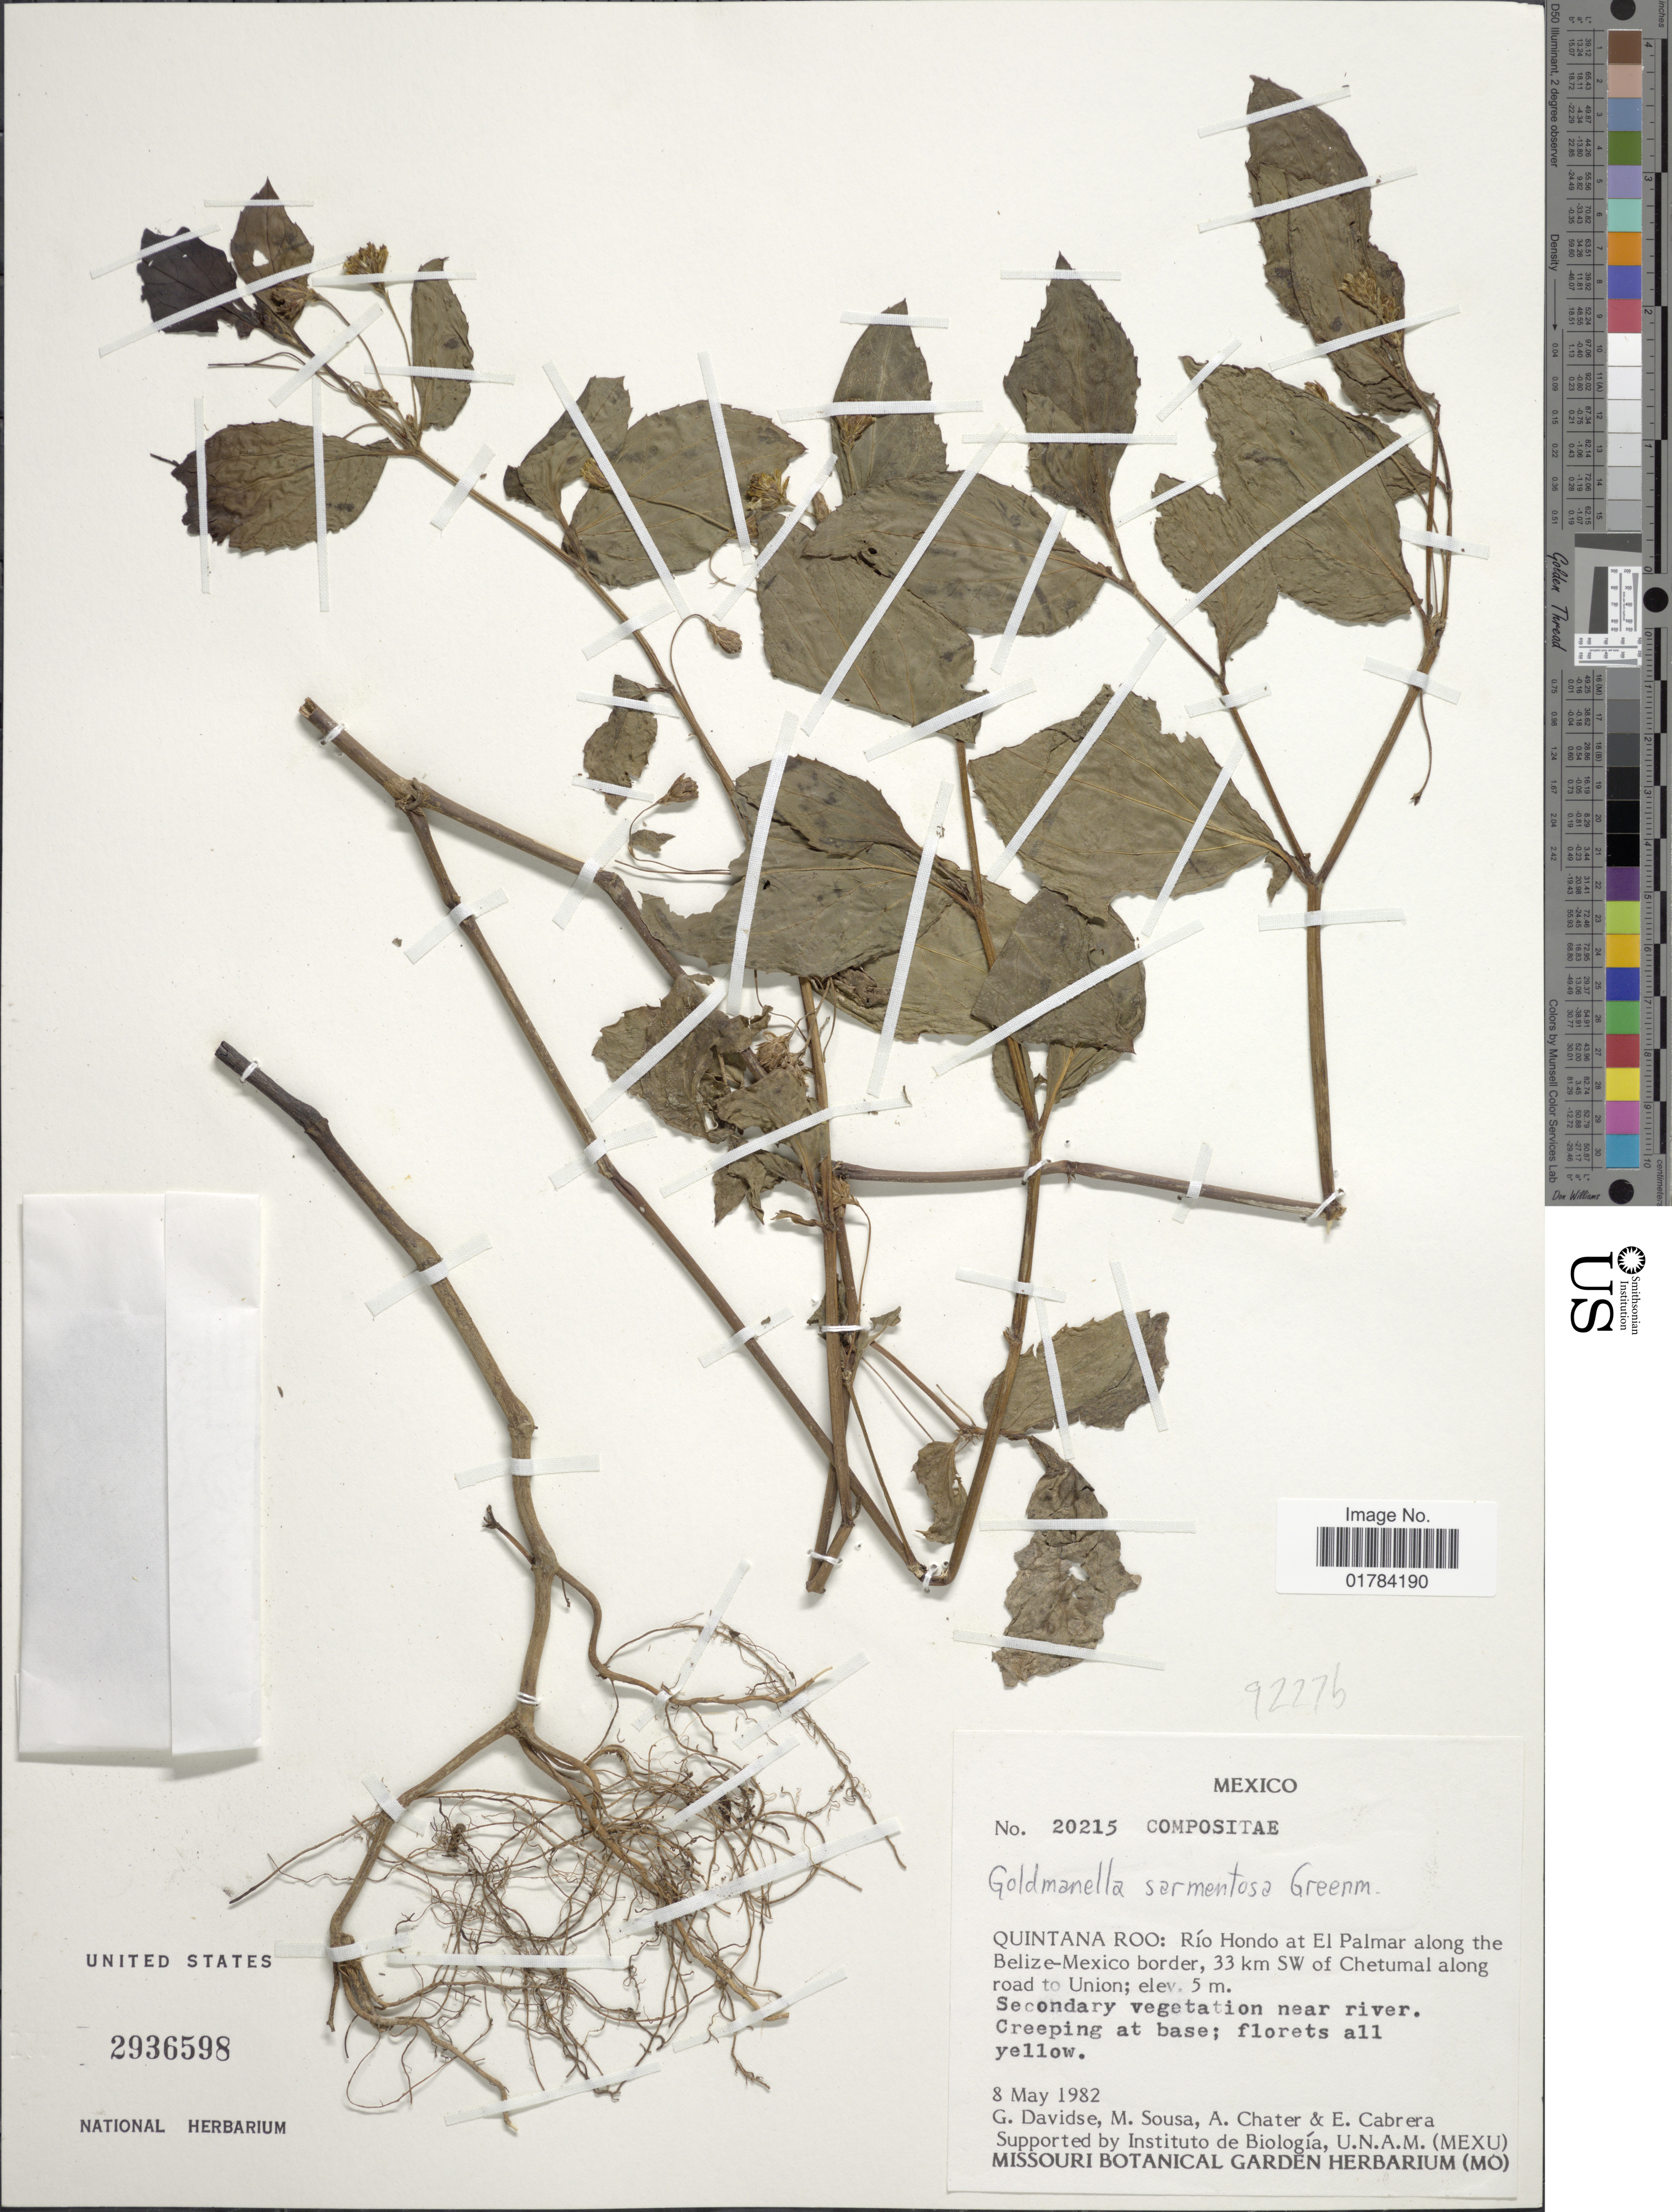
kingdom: Plantae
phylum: Tracheophyta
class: Magnoliopsida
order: Asterales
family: Asteraceae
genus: Goldmanella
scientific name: Goldmanella sarmentosa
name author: Greenm.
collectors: G. Davidse, M. Sousa, A. O. Chater & E. Cabrera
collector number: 20215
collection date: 1982-05-08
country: Mexico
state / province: Quintana Roo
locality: Rio Hondo at El Palmar along the Belize-Mexico border, 33 km SW of Cheturnal along road to Union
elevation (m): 5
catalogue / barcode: US 2936598